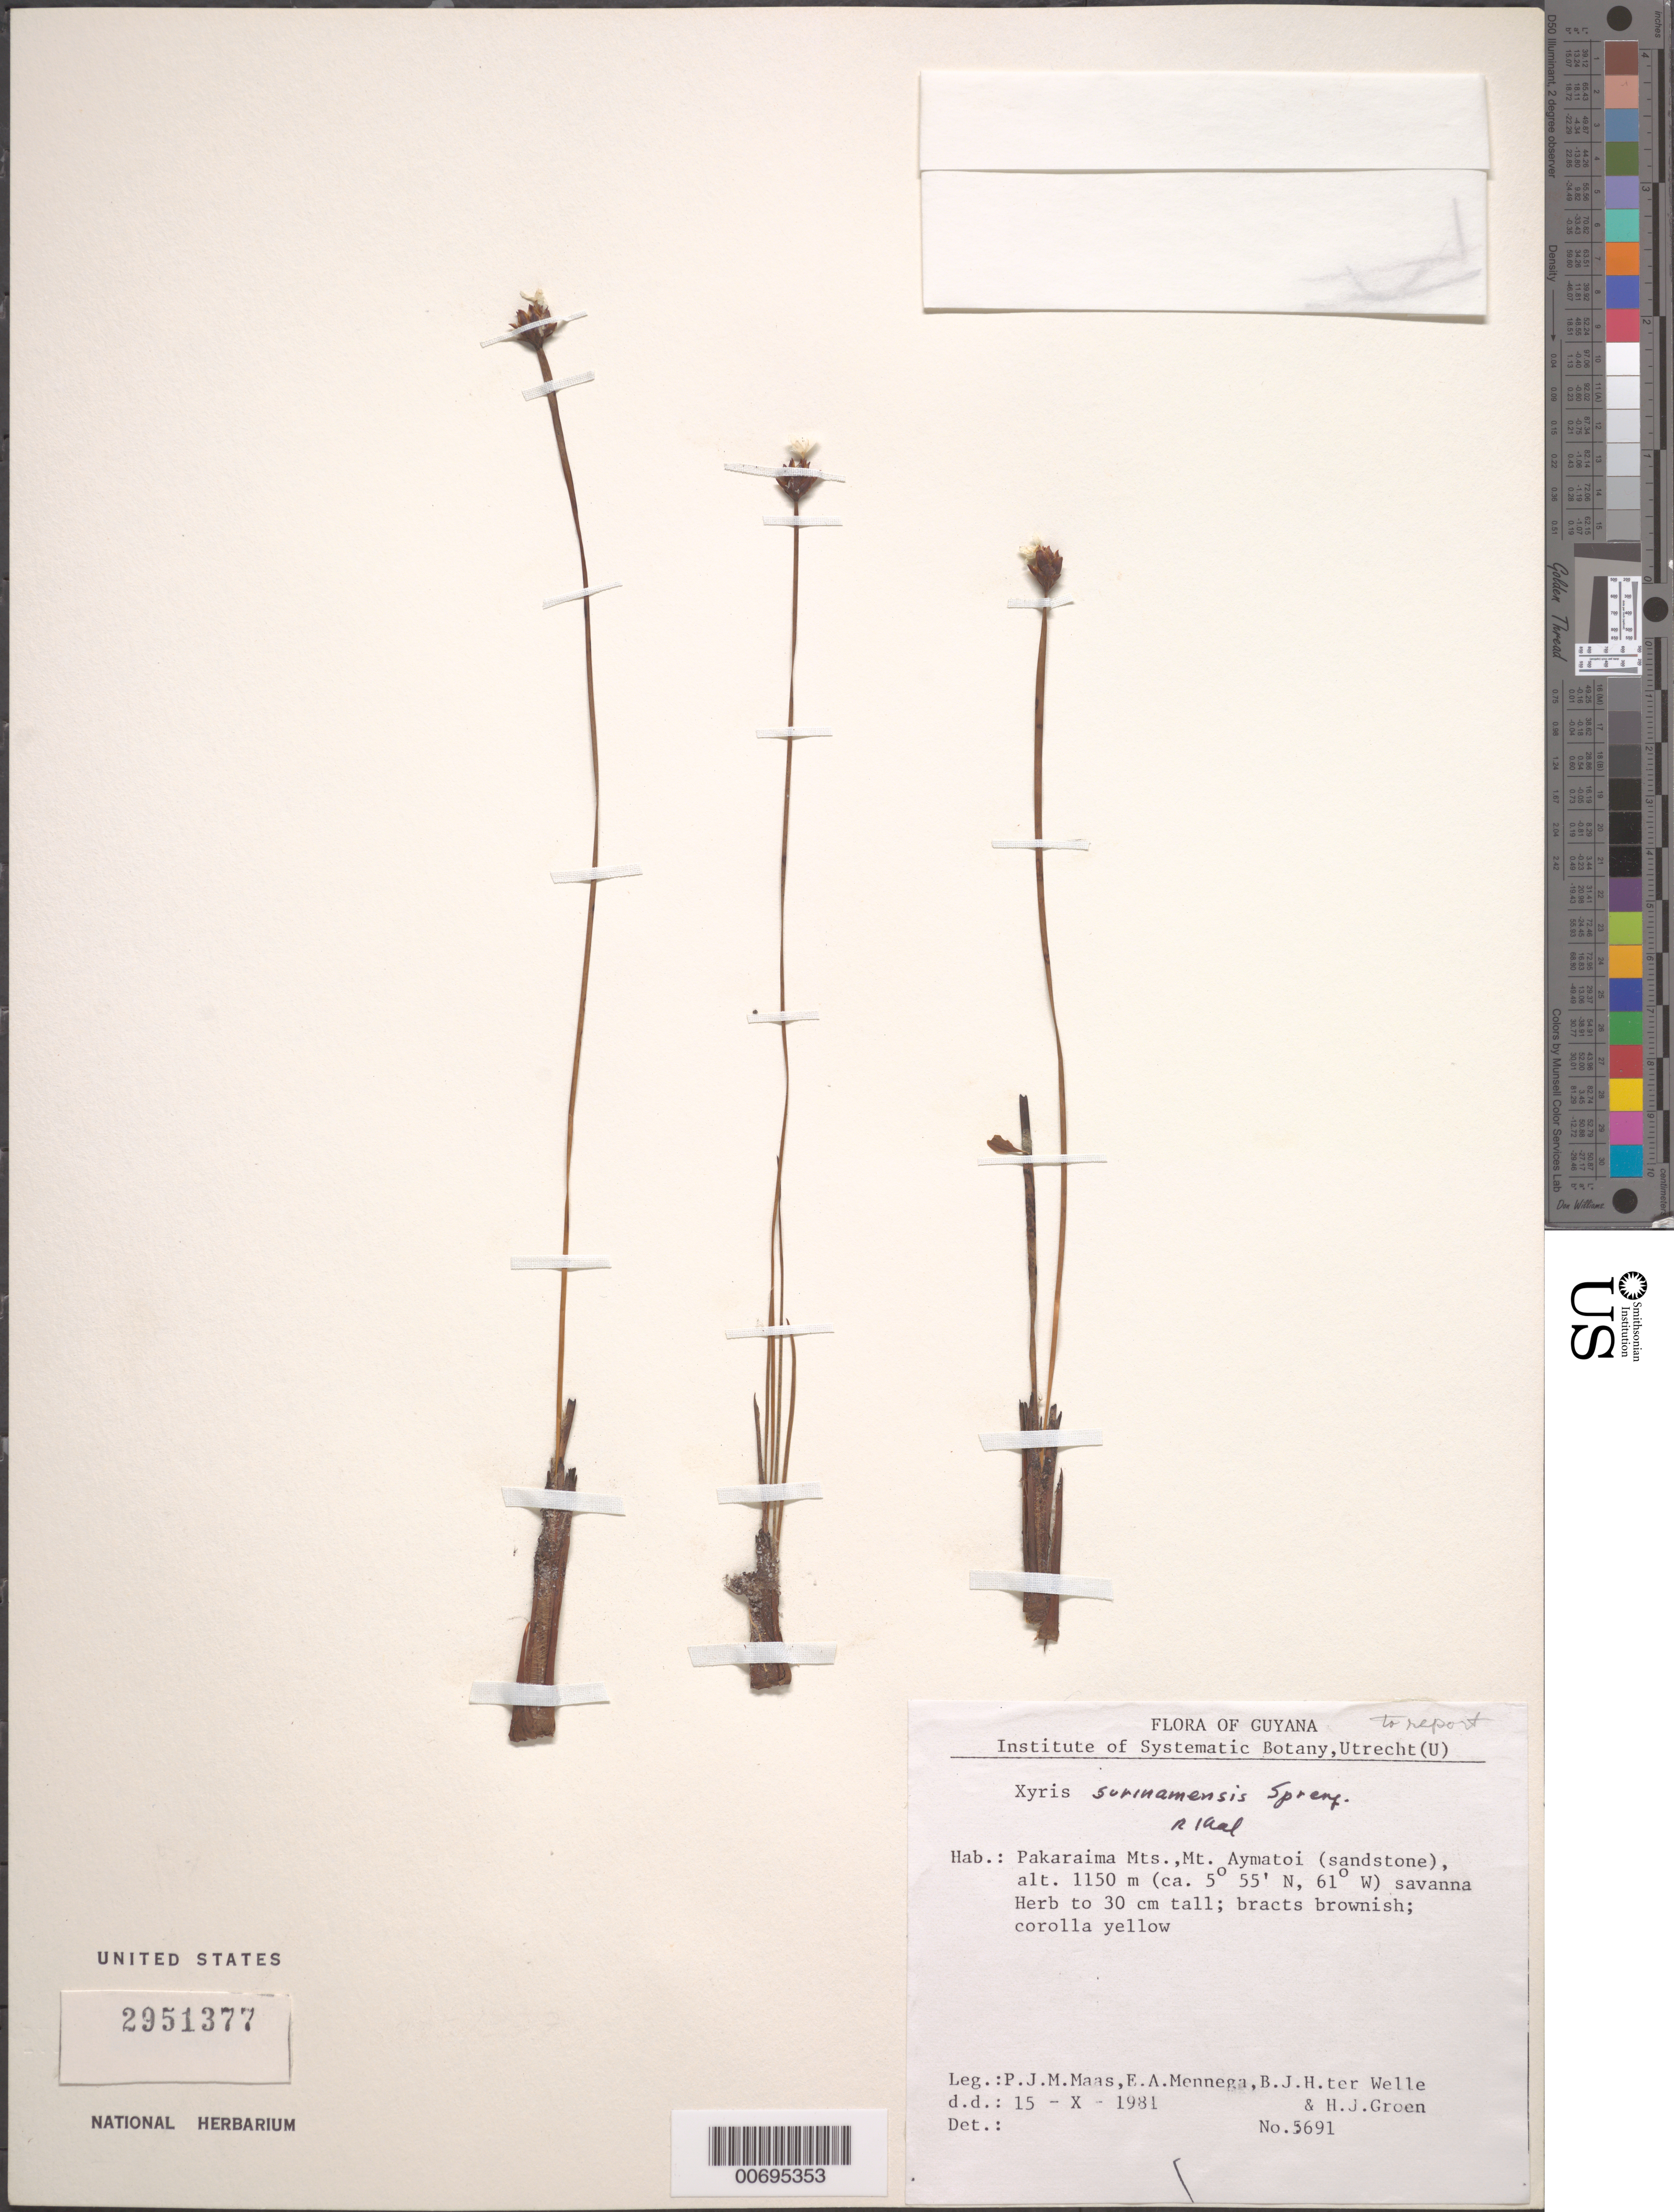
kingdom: Plantae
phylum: Tracheophyta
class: Liliopsida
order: Poales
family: Xyridaceae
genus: Xyris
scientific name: Xyris surinamensis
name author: A. Spreng.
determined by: Kral, Robert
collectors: P. Maas, E. A. Mennega, B. Welle & H. Groen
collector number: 5691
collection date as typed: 15-Oct-81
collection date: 1981-10-15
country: Guyana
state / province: Cuyuni-Mazaruni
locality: Mt. Aymatoi, Pakaraima Mts.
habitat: Sandstone mts.; savanna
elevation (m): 1150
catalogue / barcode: US 2951377